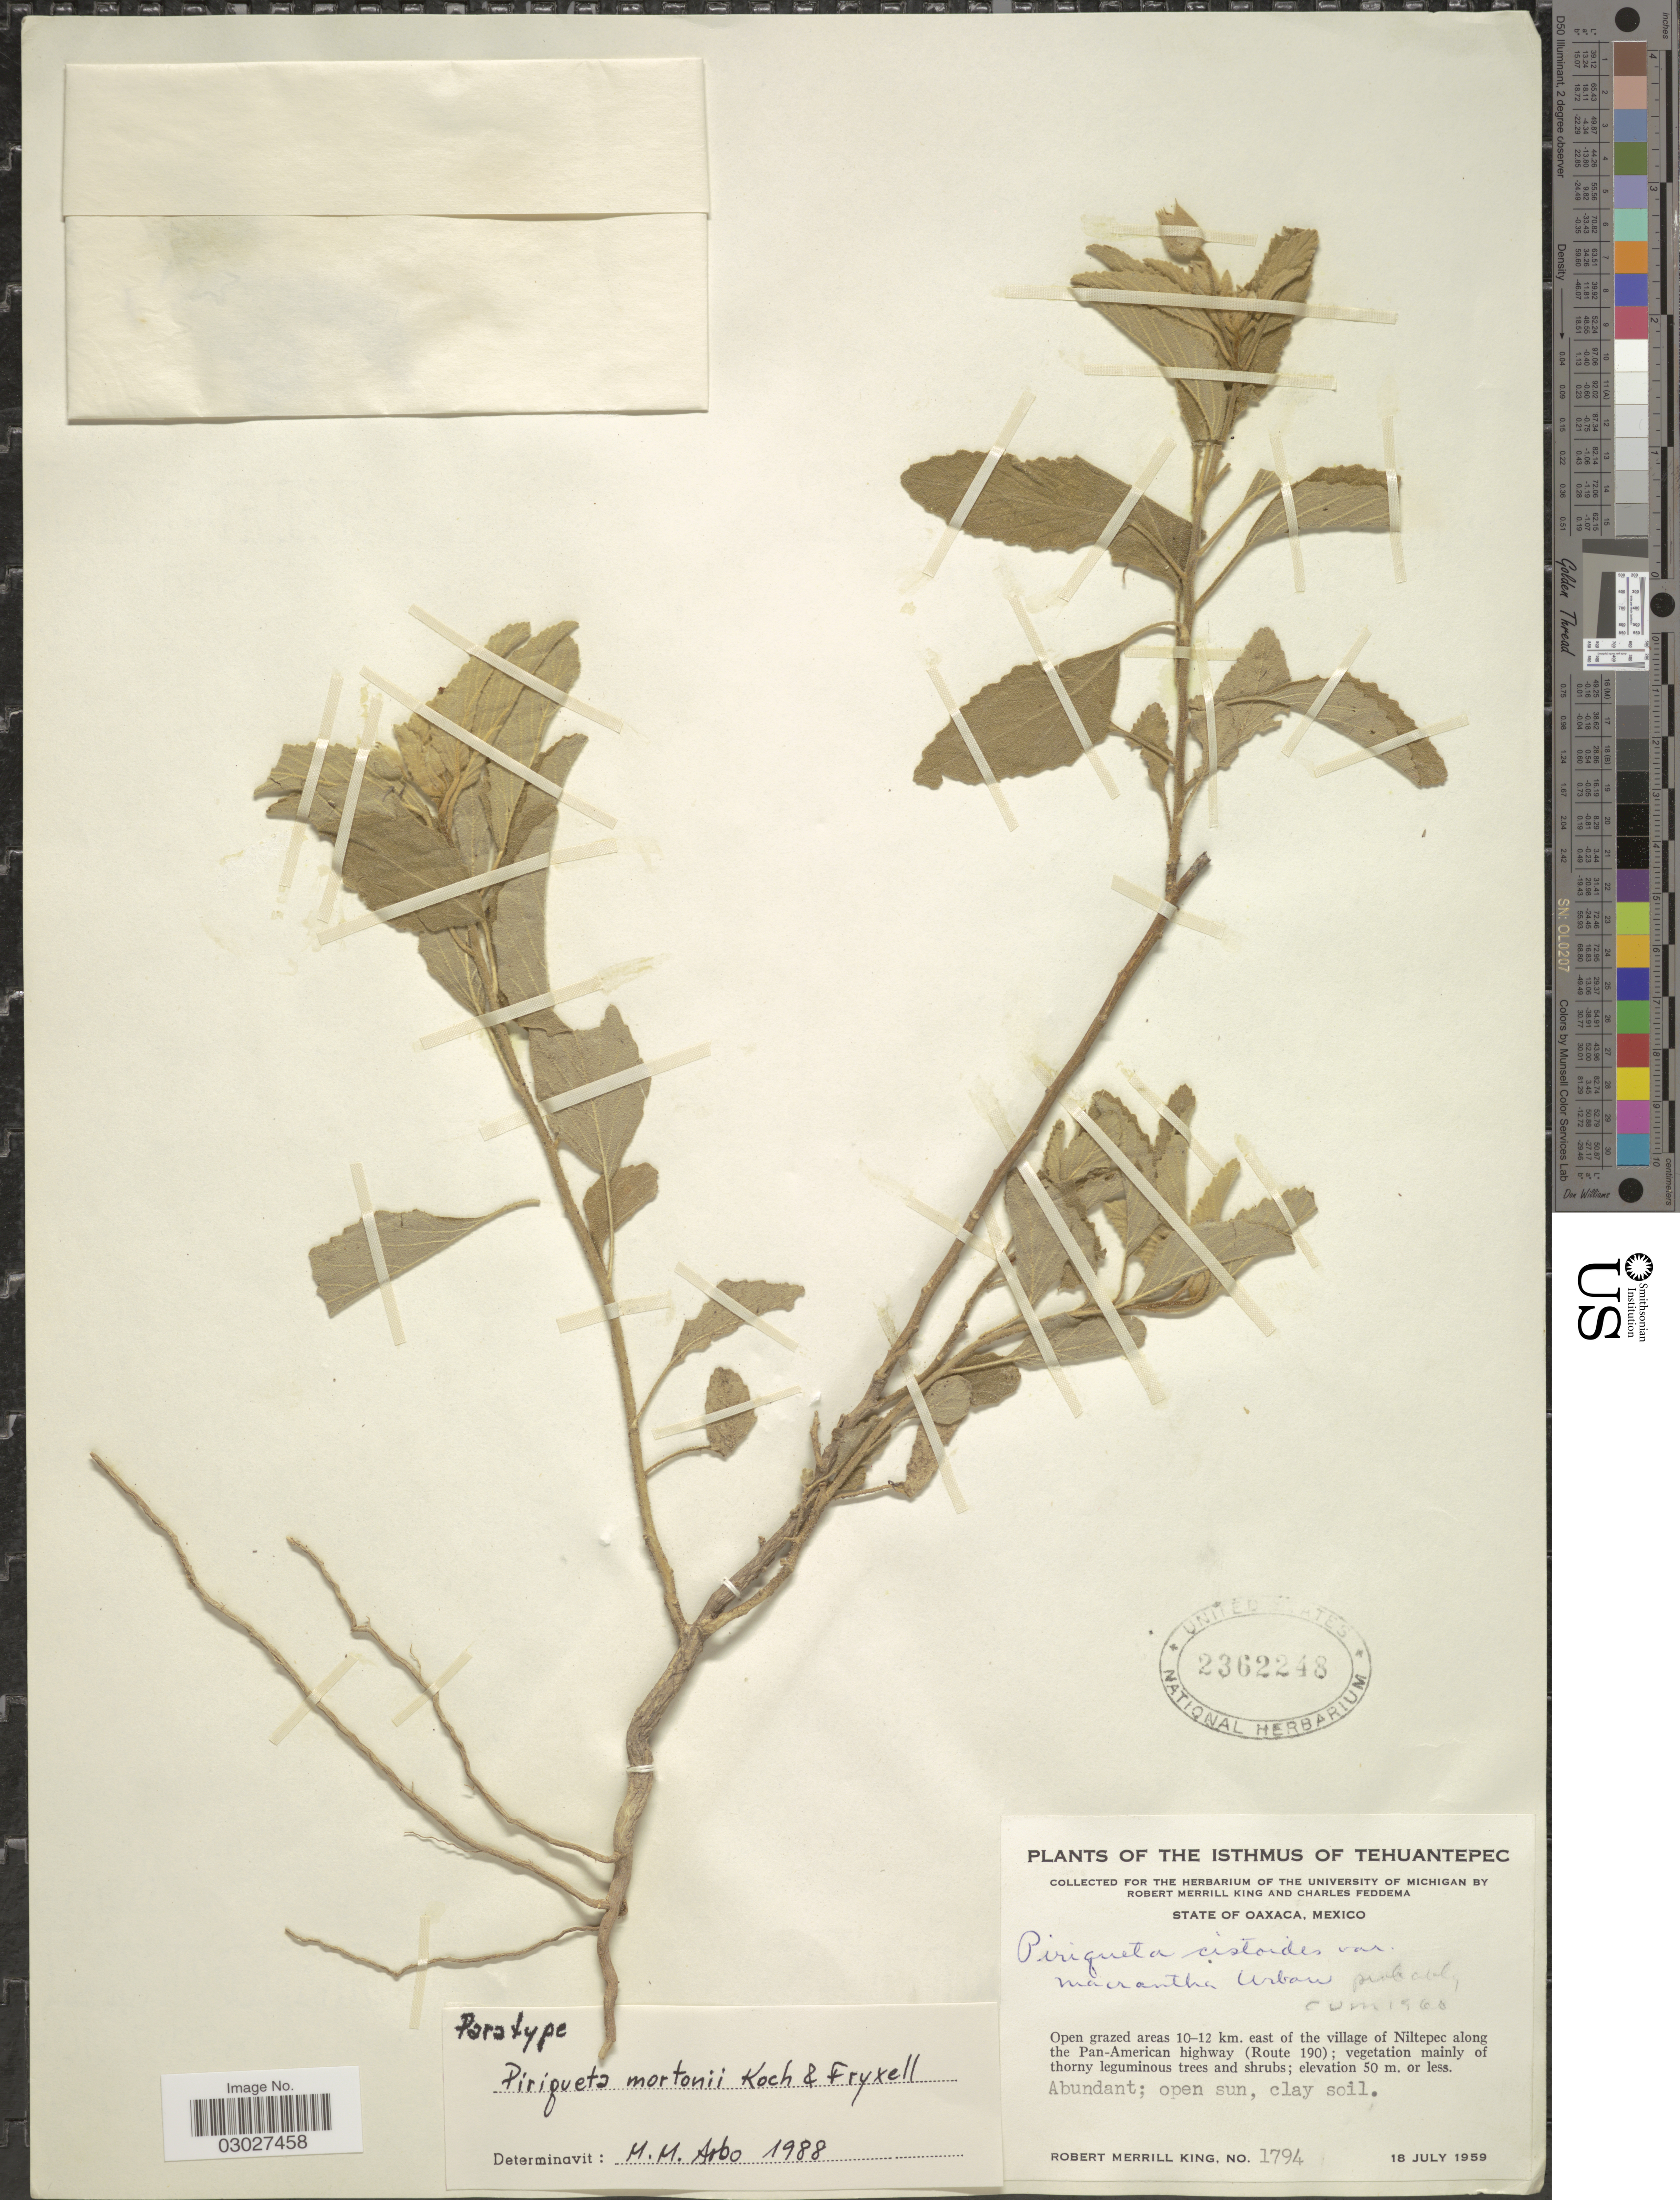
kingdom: Plantae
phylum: Tracheophyta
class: Magnoliopsida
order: Malpighiales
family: Turneraceae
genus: Piriqueta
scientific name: Piriqueta mortonii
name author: S.D. Koch & Fryxell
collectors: R. M. King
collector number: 1794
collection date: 1959-07-18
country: Mexico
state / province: Oaxaca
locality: The Isthmus of Tehuantepec. Open grazed areas 10-12 km. east of the village of Niltepec along the Pan-American highway (Route 190).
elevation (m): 50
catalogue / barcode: US 2362248